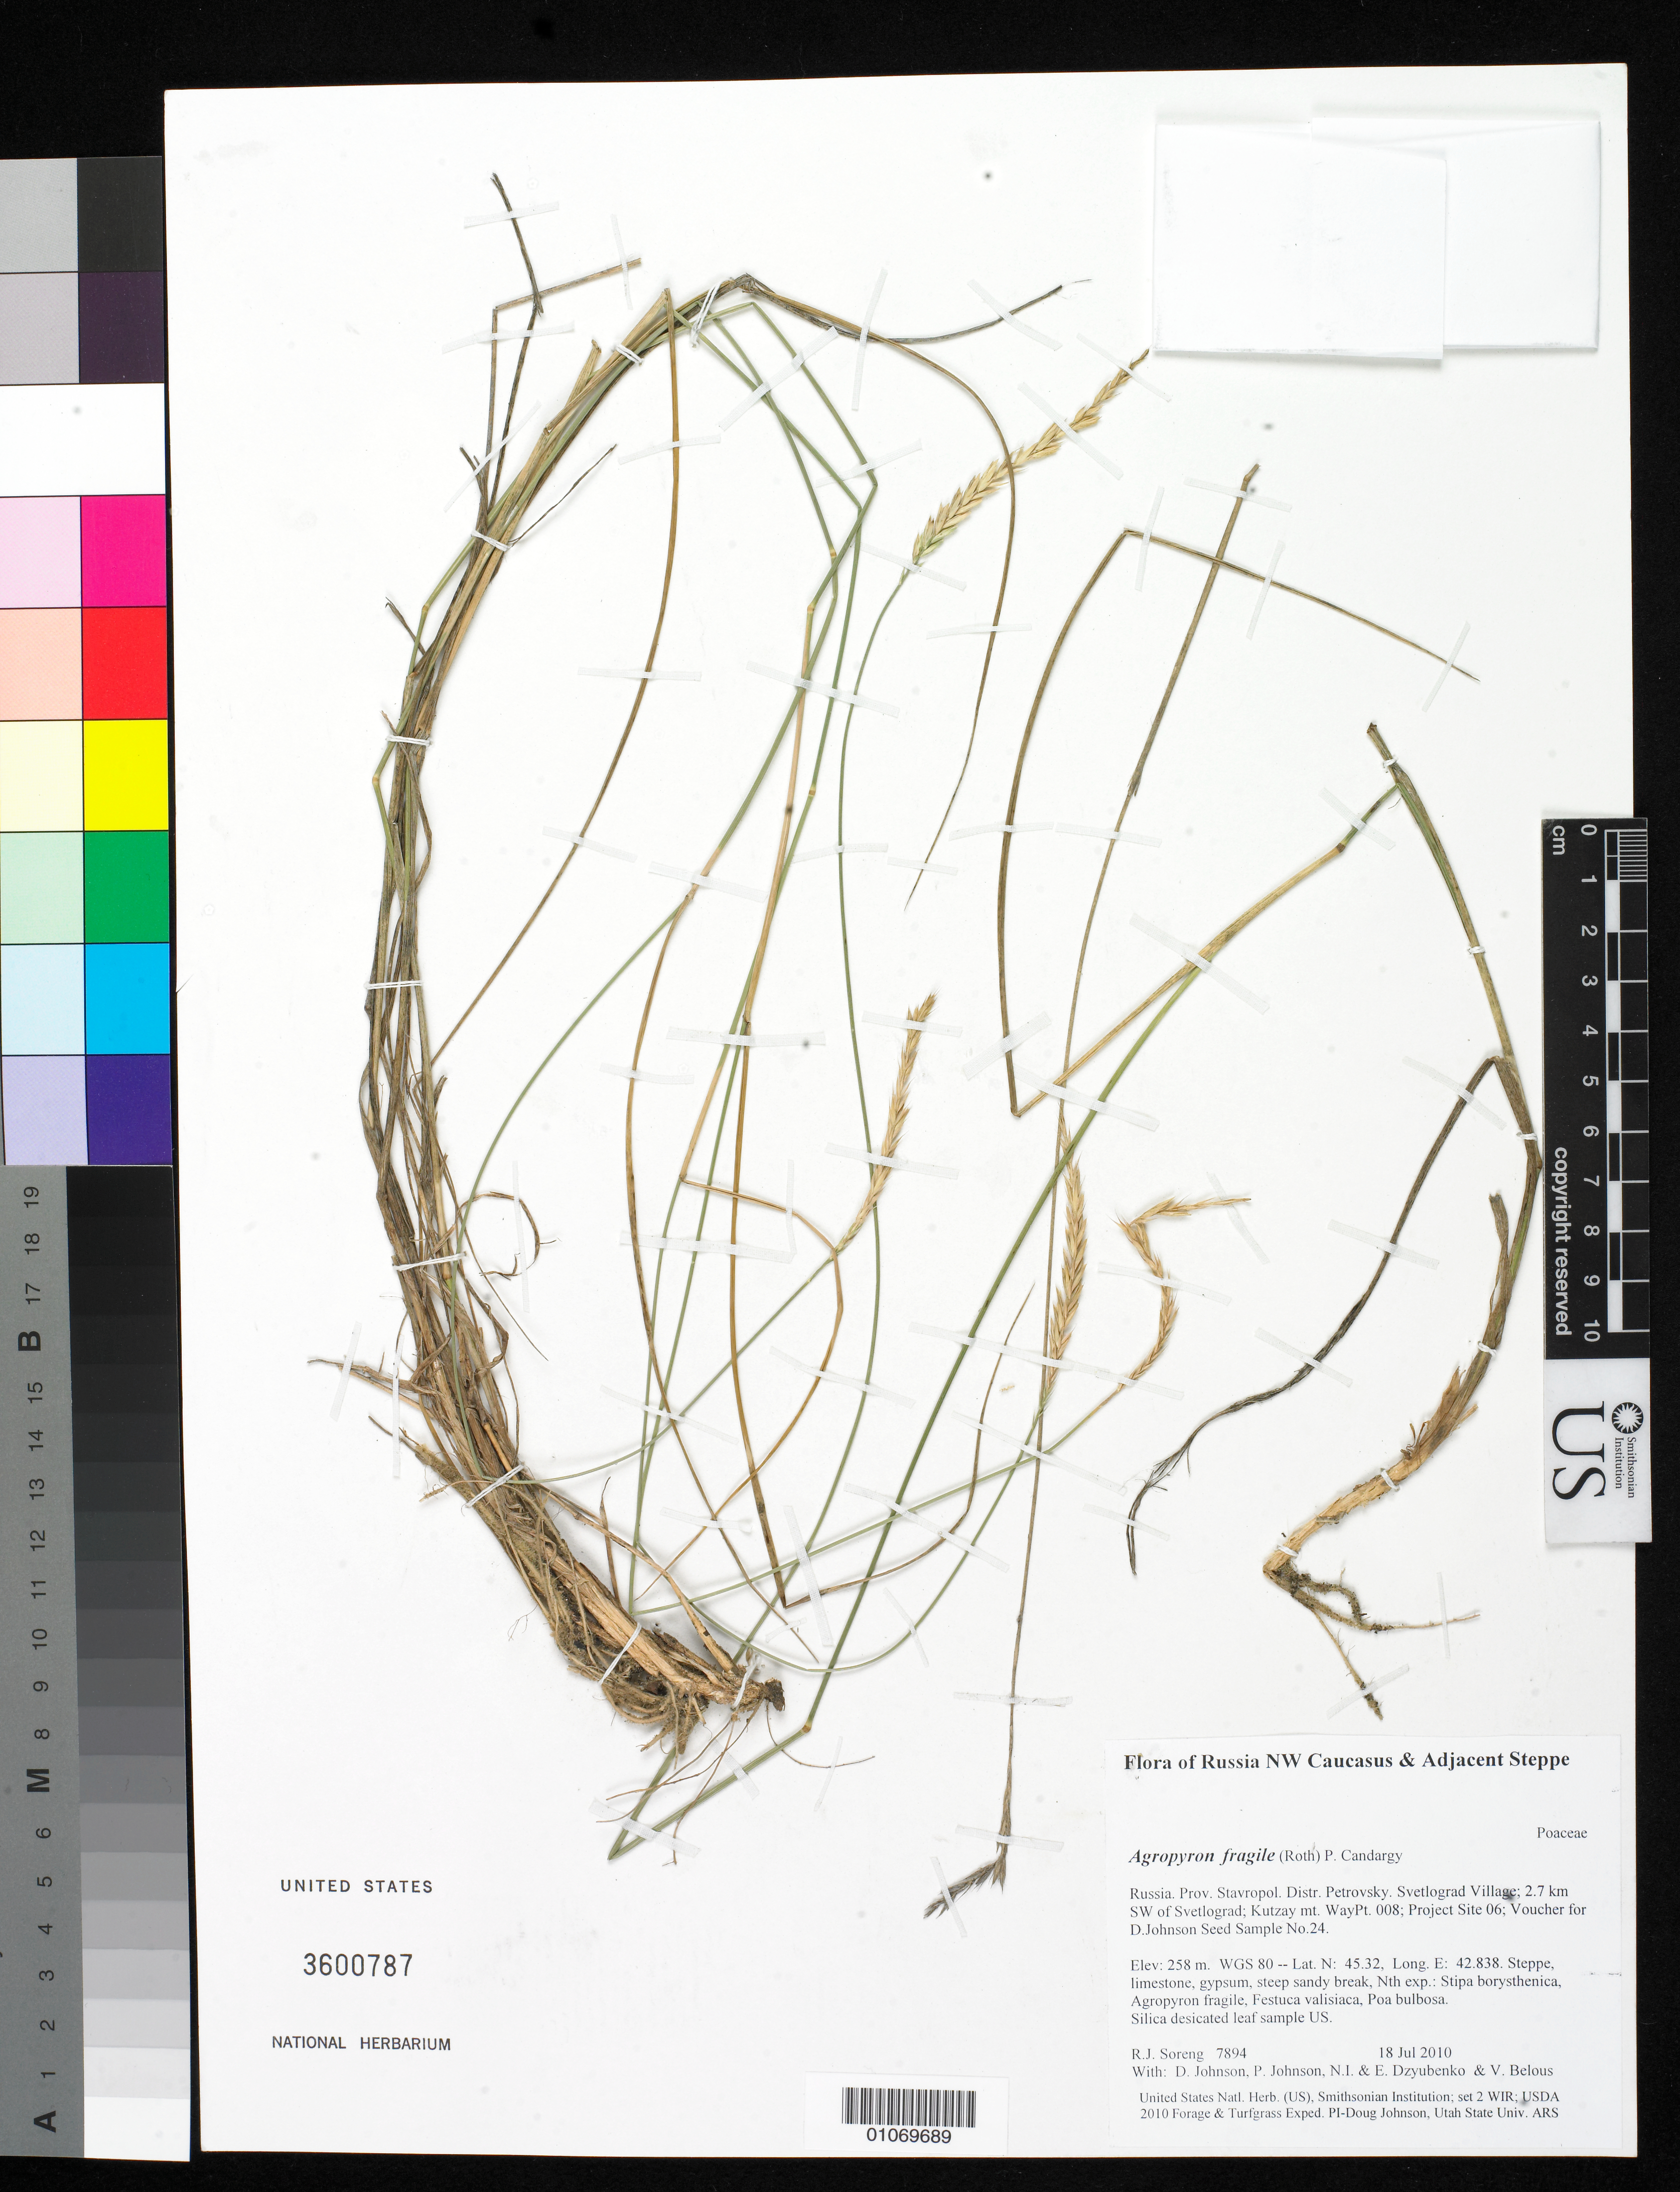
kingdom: Plantae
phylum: Tracheophyta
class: Liliopsida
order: Poales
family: Poaceae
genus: Agropyron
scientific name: Agropyron fragile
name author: (Roth) Candargy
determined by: Soreng, Robert J., Research Associate (BOT), Smithsonian Institution - National Museum of Natural History (UNITED STATES)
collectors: R. J. Soreng, D. Johnson, P. Johnson, N. Dzyubenko, E. Dzyubenko & V. Belous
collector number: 7894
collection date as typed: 18 Jul 2010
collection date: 2010-07-18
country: Russian Federation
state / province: Stavropol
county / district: Petrovsky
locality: Svetlograd Village; 2.7 km SW of Svetlograd; Kutzay mt.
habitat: Steppe, limestone, gypsum, steep sandy break, Nth exp.: Stipa borysthenica, Agropyron fragile, Festuca valisiaca, Poa bulbosa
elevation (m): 258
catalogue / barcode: US 3600787